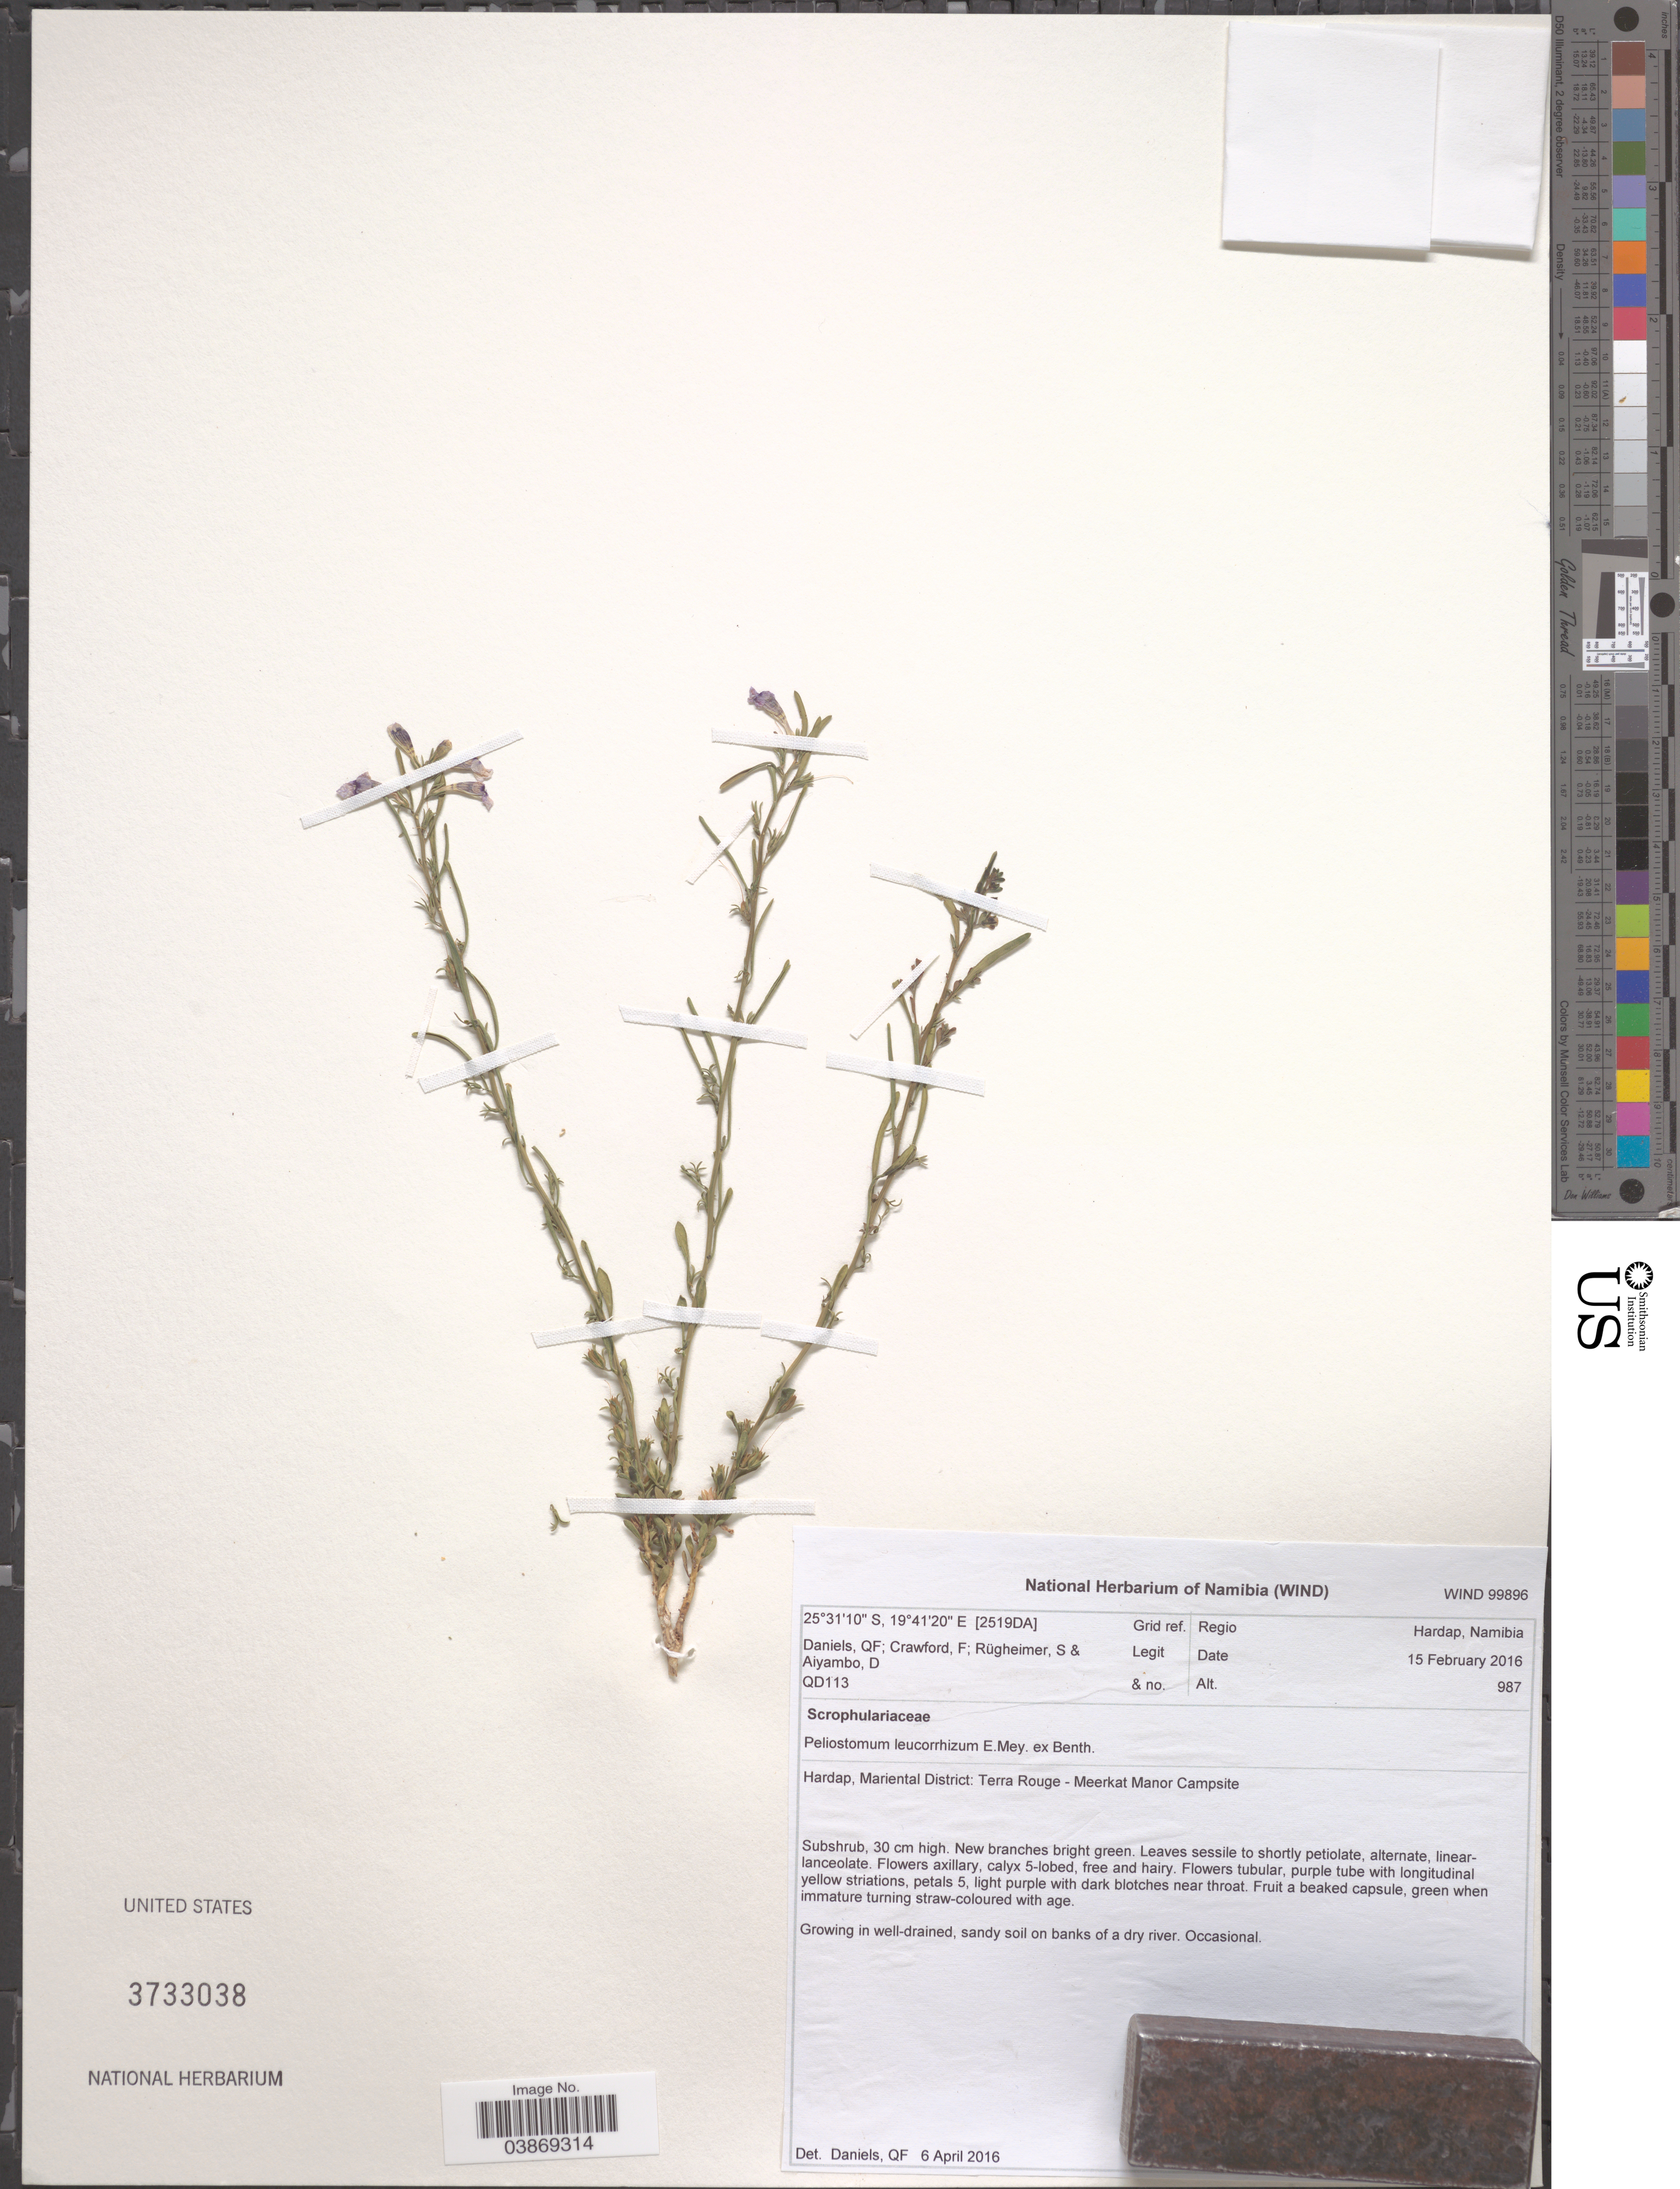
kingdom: Plantae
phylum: Tracheophyta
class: Magnoliopsida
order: Lamiales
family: Scrophulariaceae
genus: Peliostomum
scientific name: Peliostomum leucorrhizum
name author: E. Mey. ex Benth.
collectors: Q. Daniels, F. Crawford, S. Rugheimer & D. Aiyambo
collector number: QD113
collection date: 2016-02-15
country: Namibia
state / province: Hardap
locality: Grid ref. [2519DA]. Regio Hardap. Hardap, Mariental District: Terra Rouge - Meerkat Manor Campsite.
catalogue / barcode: US 3733038